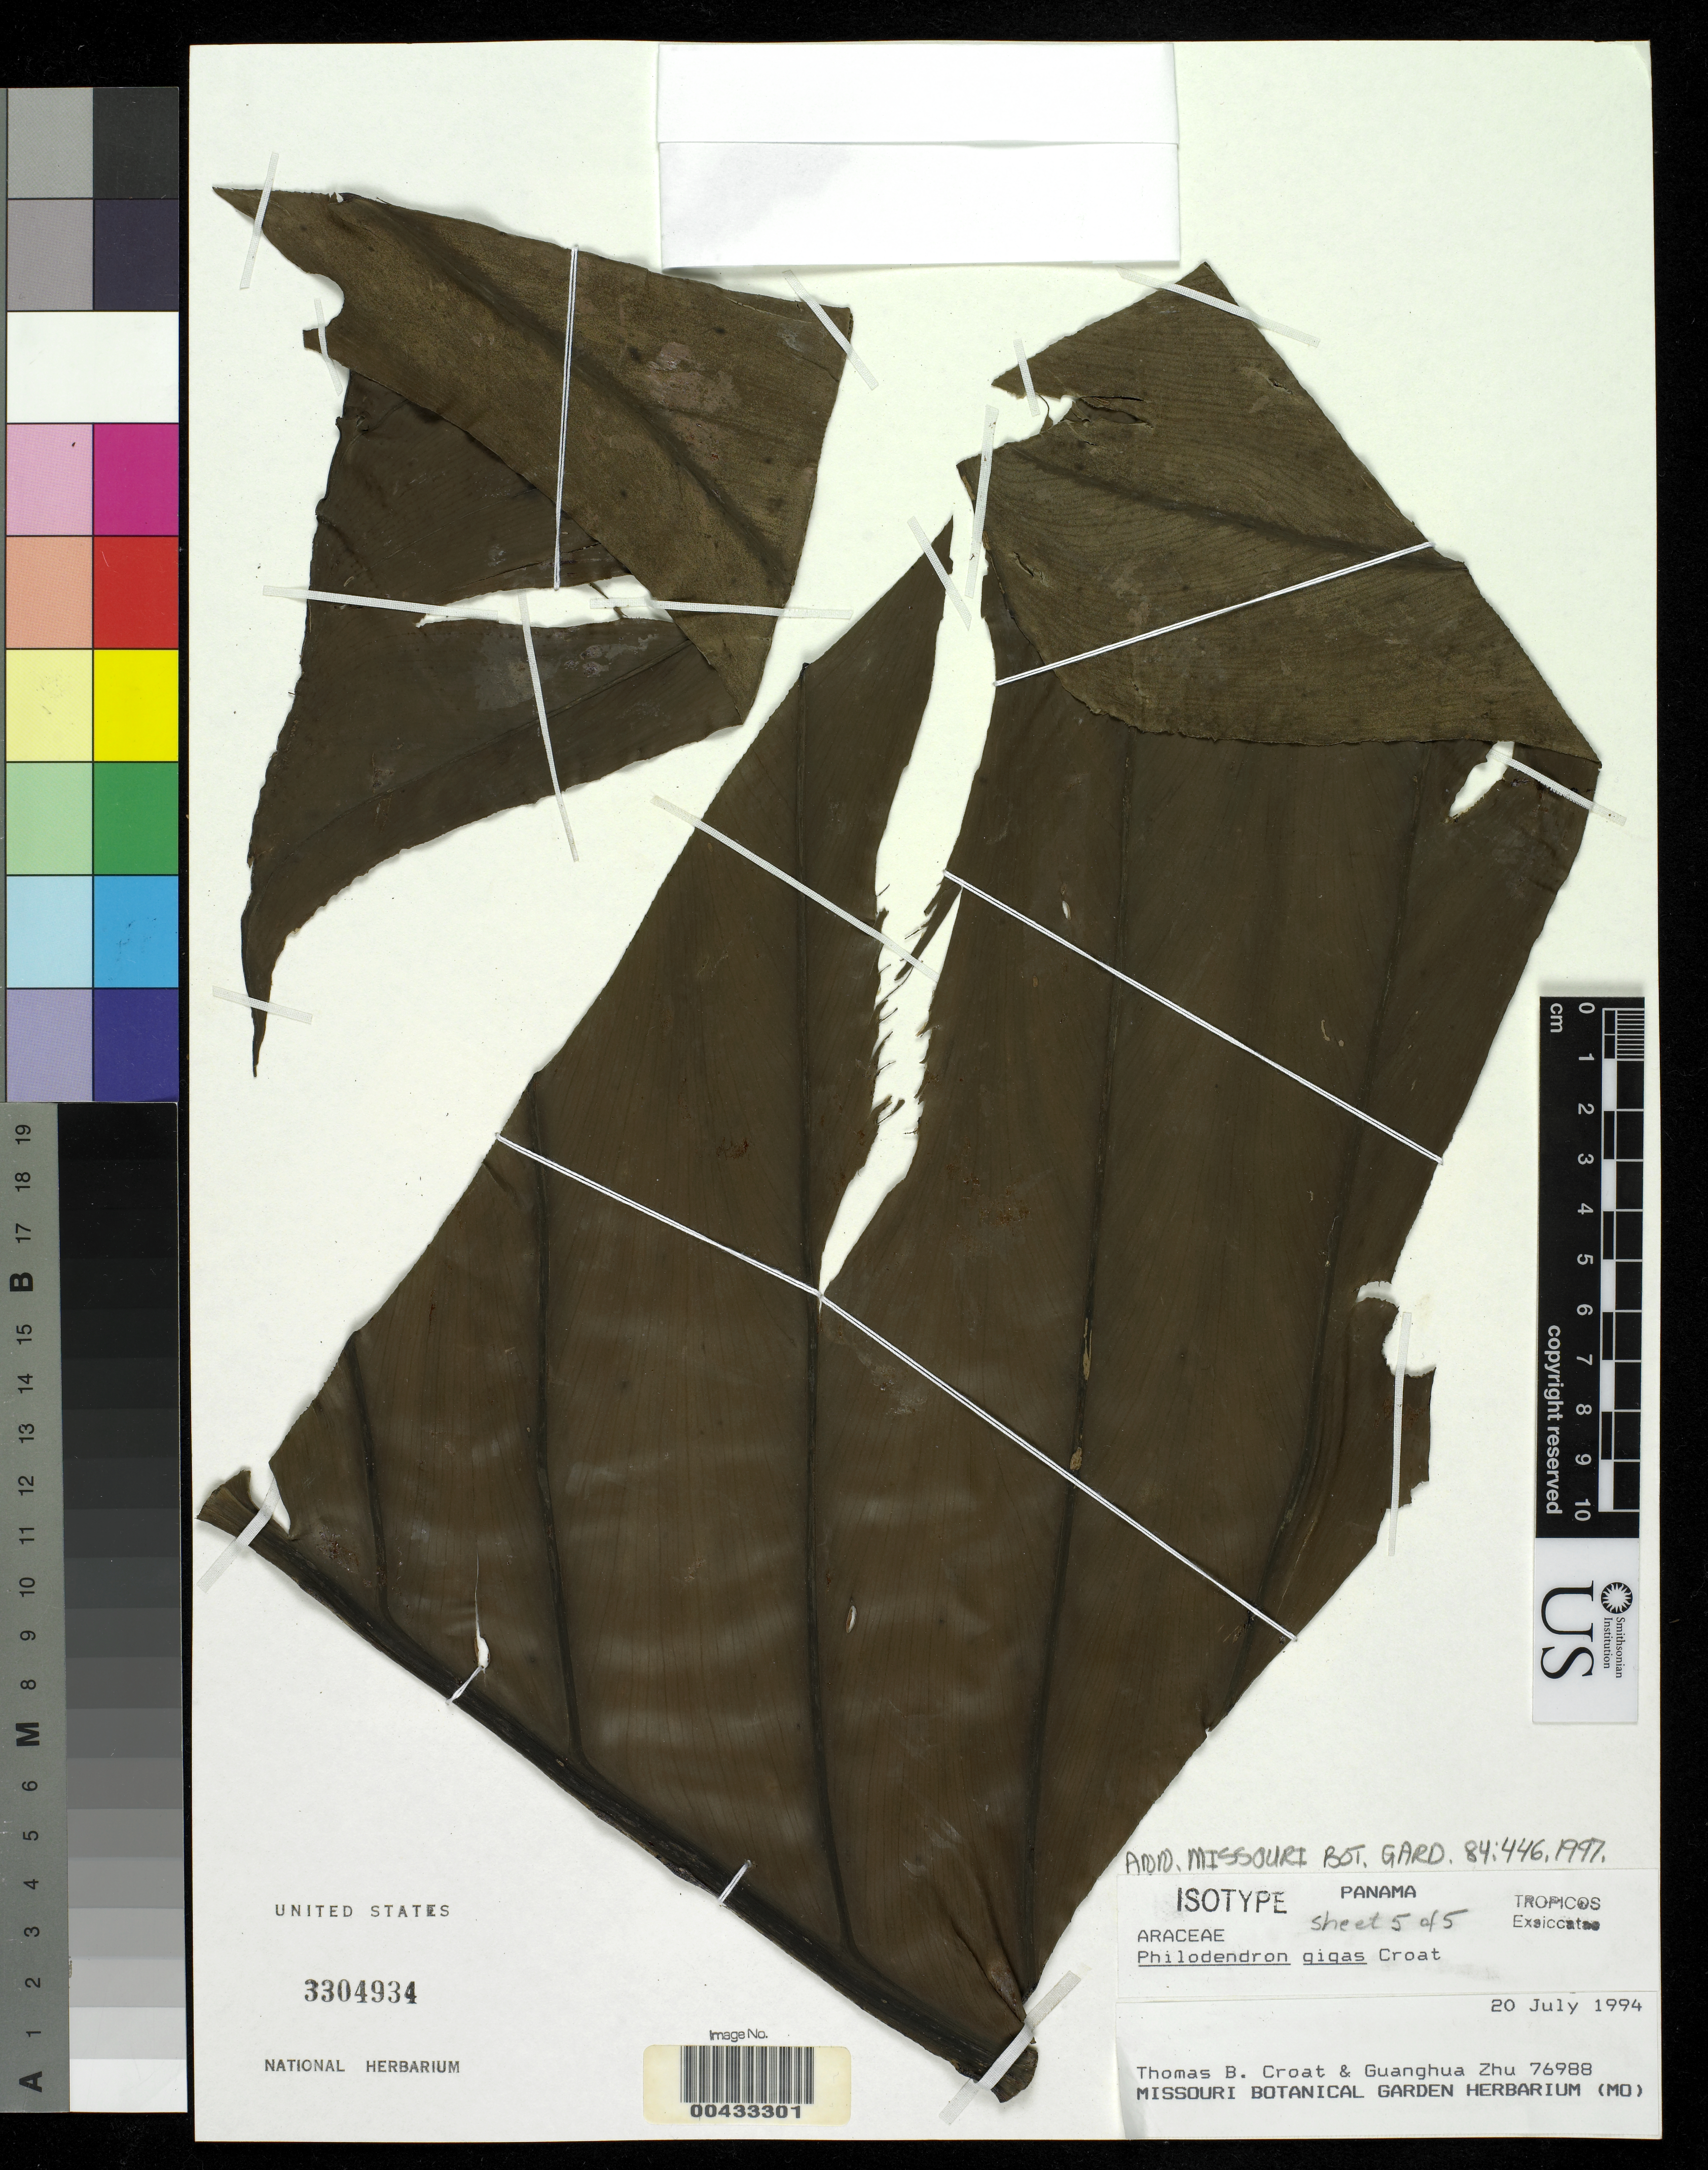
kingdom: Plantae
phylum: Tracheophyta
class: Liliopsida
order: Alismatales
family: Araceae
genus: Philodendron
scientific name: Philodendron gigas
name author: Croat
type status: Isotype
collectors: T. B. Croat & G. H. Zhu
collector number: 76988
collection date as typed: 20 Jul 1994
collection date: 1994-07-20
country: Panama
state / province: Kuna Yala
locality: Comarca de Kunayala, Nusigandi, 10.1 mi N of Intermountain Hwy, then 1.9 mi N of Nusigandi.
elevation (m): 310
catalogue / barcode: US 3304934